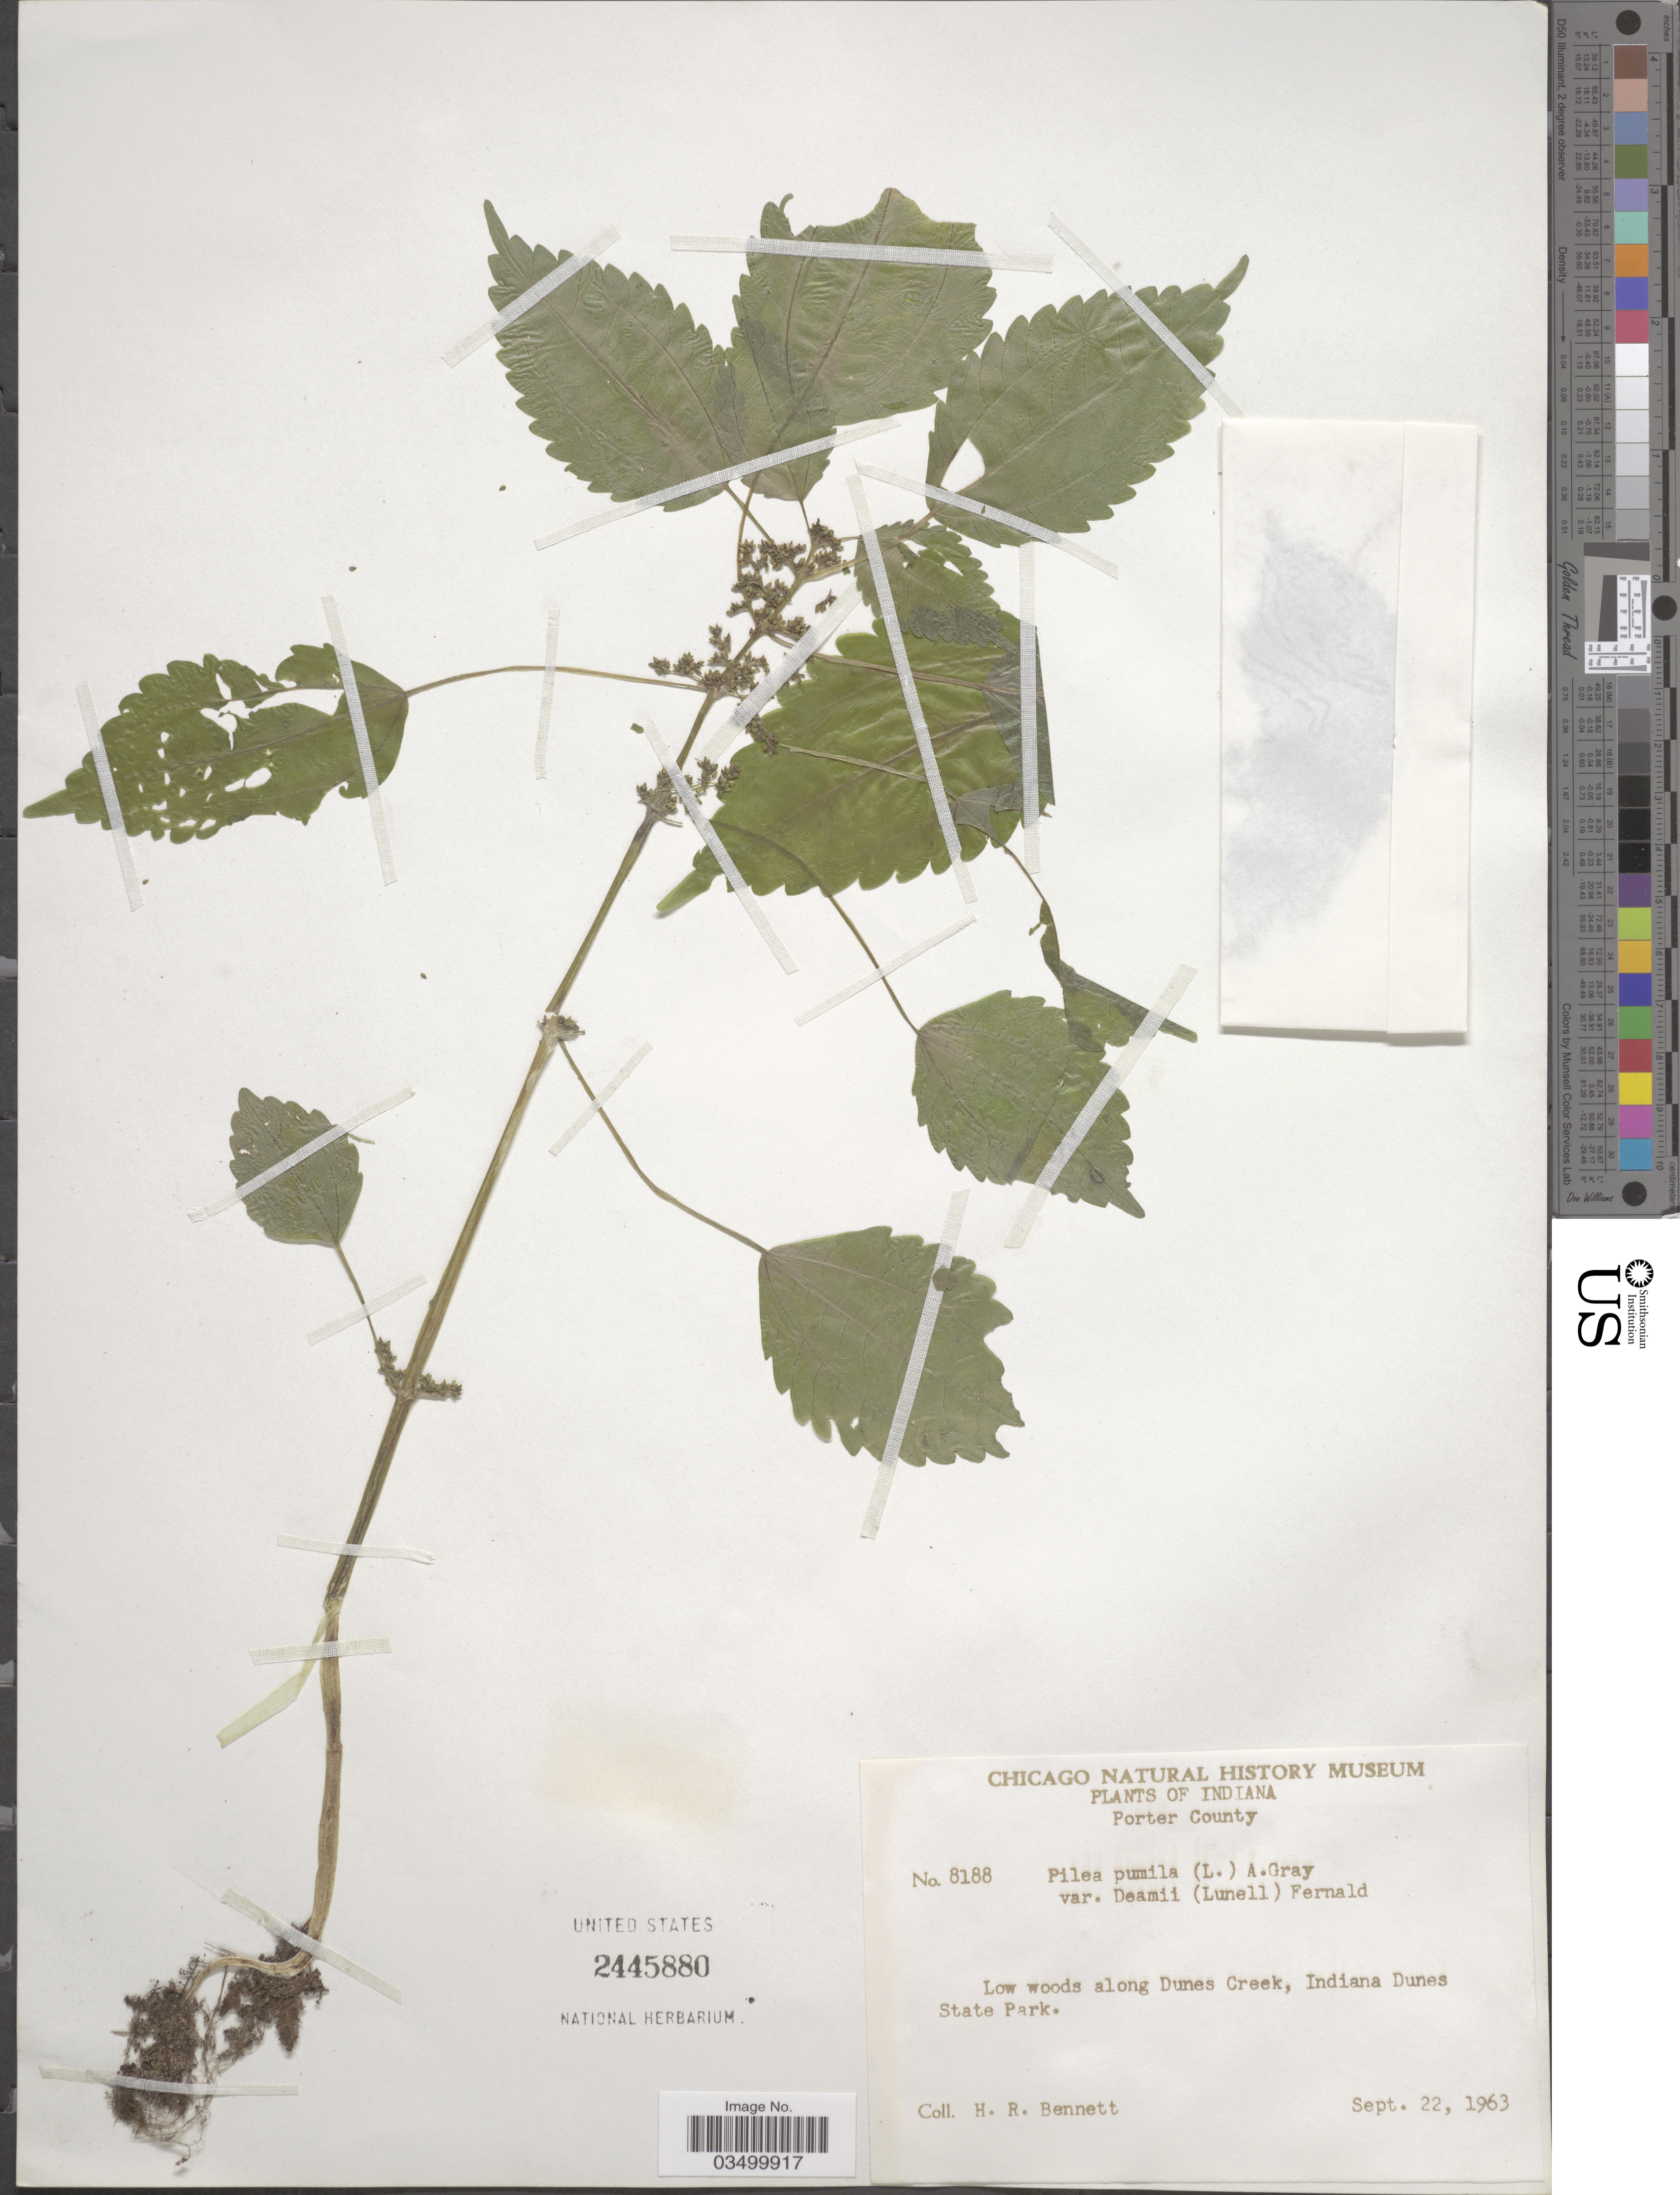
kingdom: Plantae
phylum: Tracheophyta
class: Magnoliopsida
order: Rosales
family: Urticaceae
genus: Pilea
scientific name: Pilea pumila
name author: (L.) A. Gray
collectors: H. R. Bennett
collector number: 8188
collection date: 1963-09-22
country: United States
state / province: Indiana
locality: Porter County. Low woods along Dunes Creek, Indiana Dunes State Park.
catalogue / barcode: US 2445880